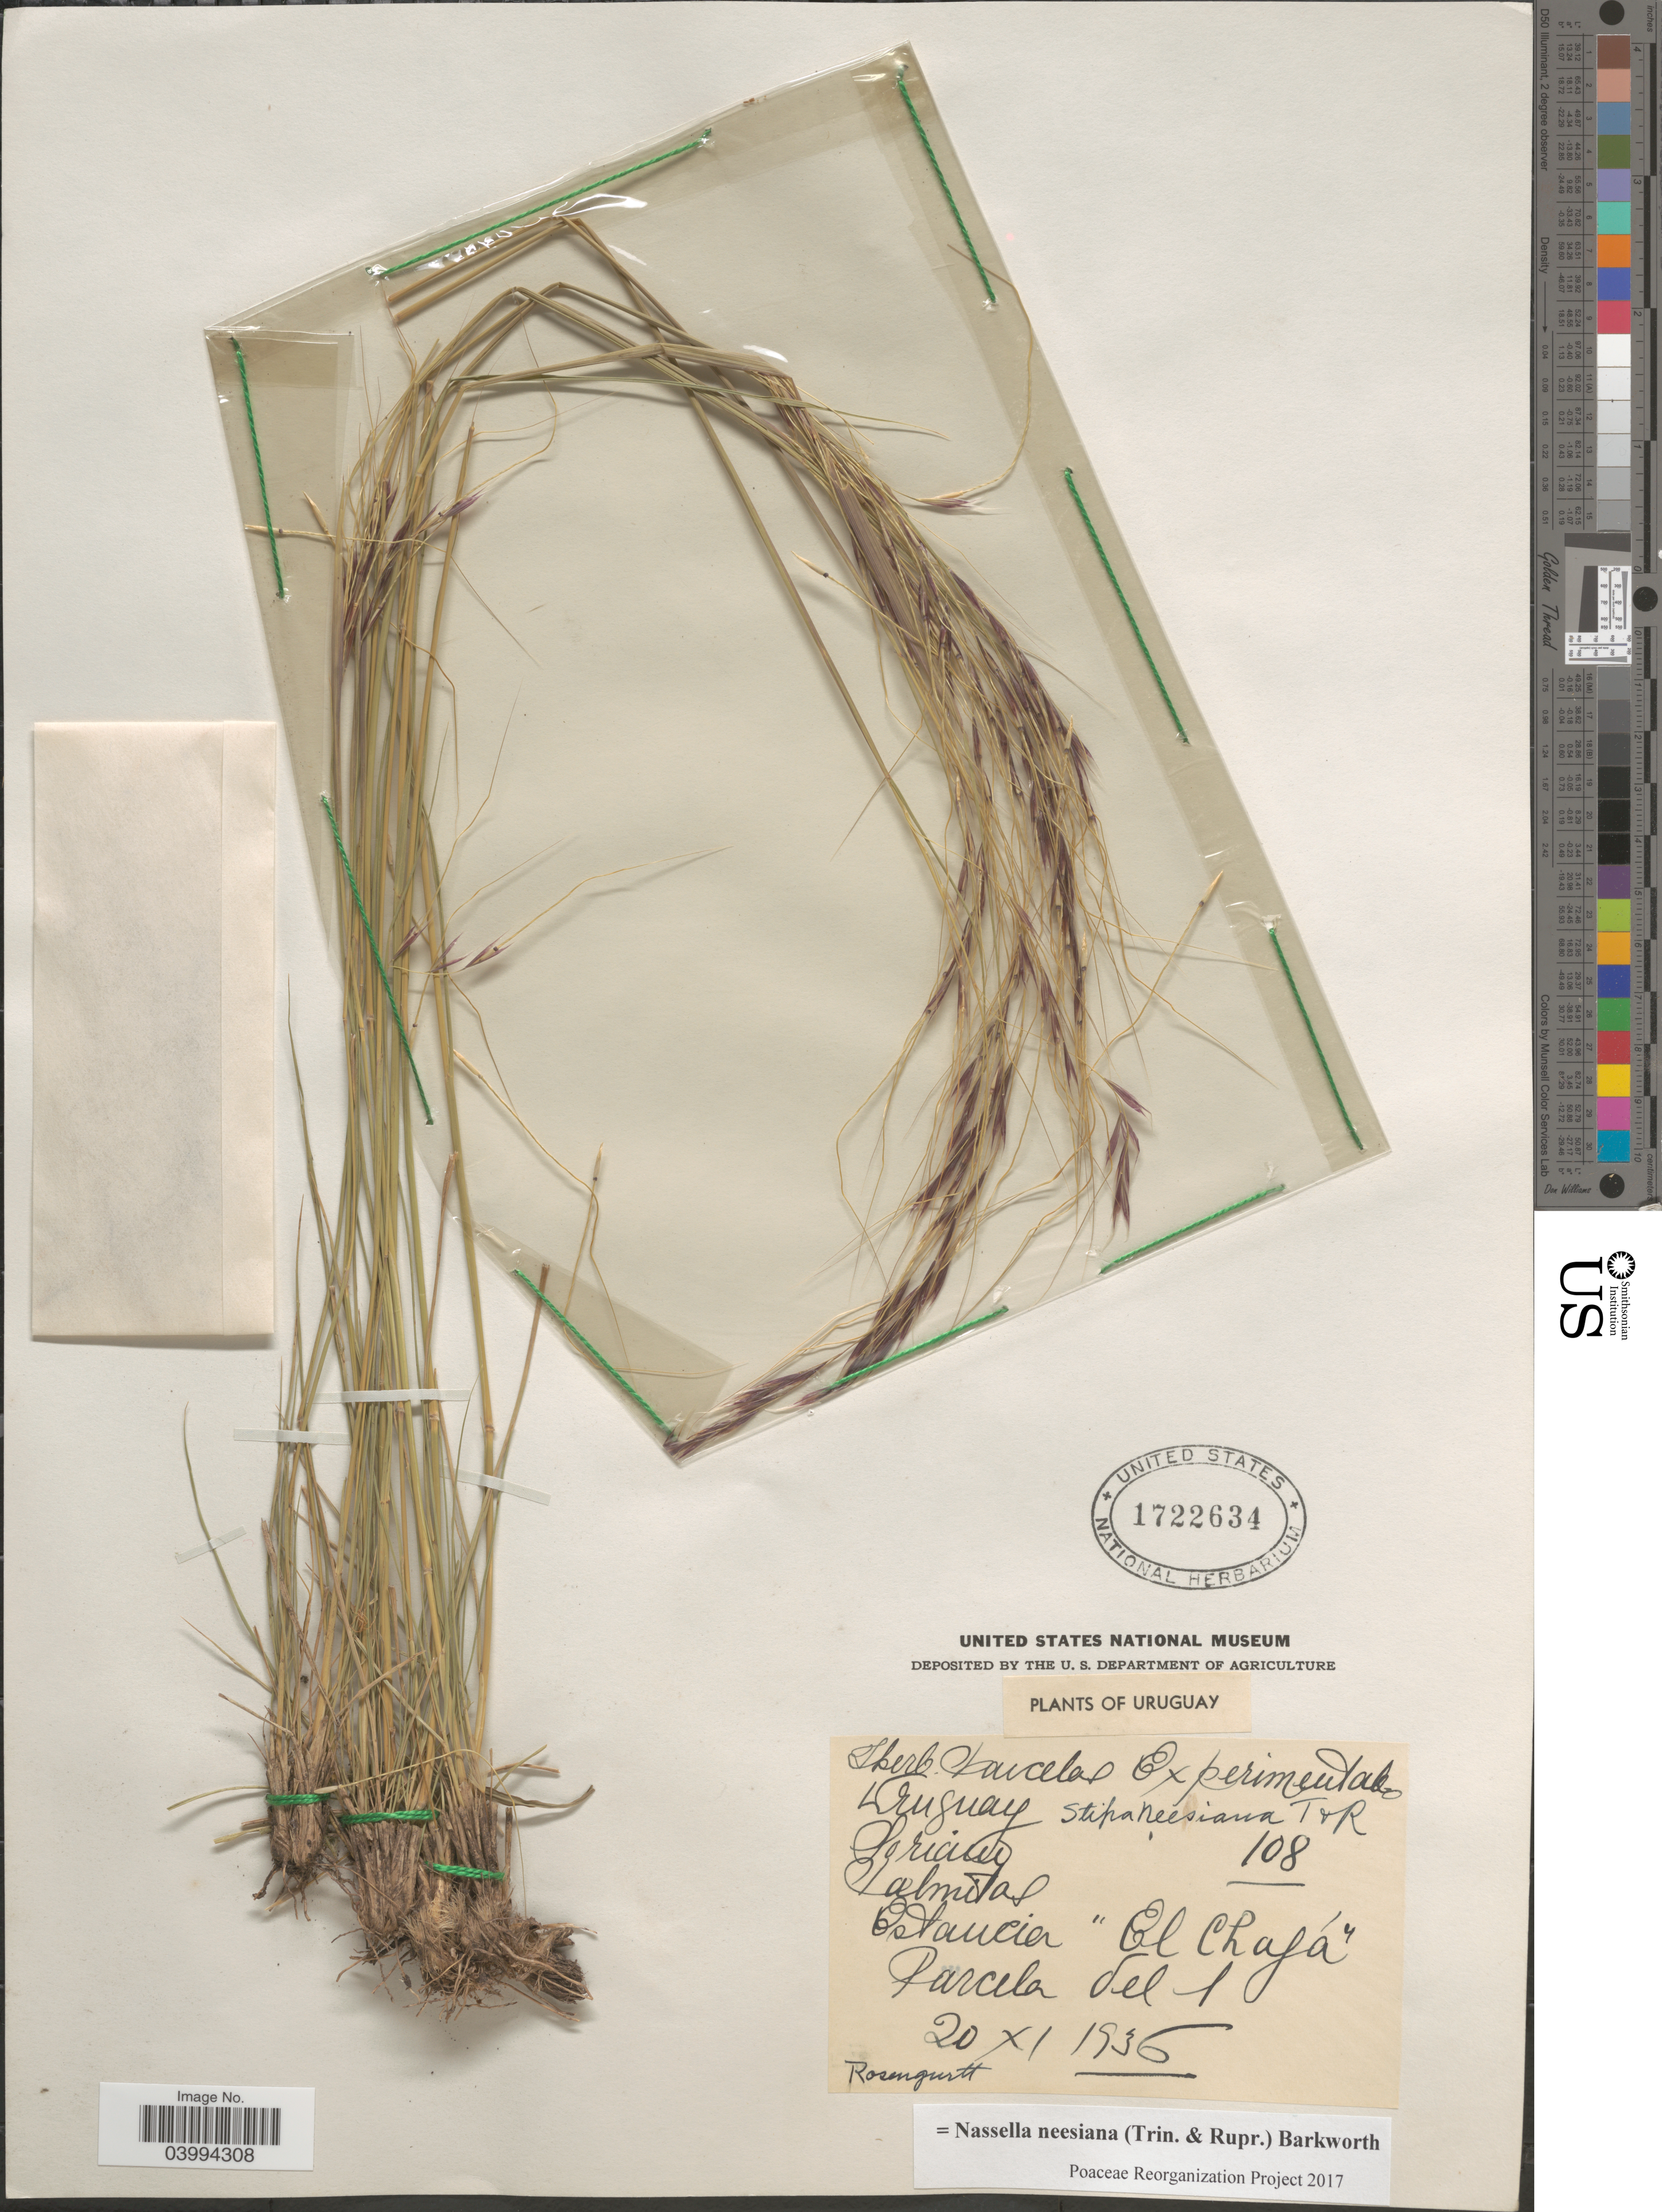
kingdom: Plantae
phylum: Tracheophyta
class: Liliopsida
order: Poales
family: Poaceae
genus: Nassella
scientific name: Nassella neesiana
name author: (Trin. & Rupr.) Barkworth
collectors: Rosengurtt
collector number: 108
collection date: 1936-11-20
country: Uruguay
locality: Palmitas. Estancia "El Chapá" Parcela del S.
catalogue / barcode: US 1722634